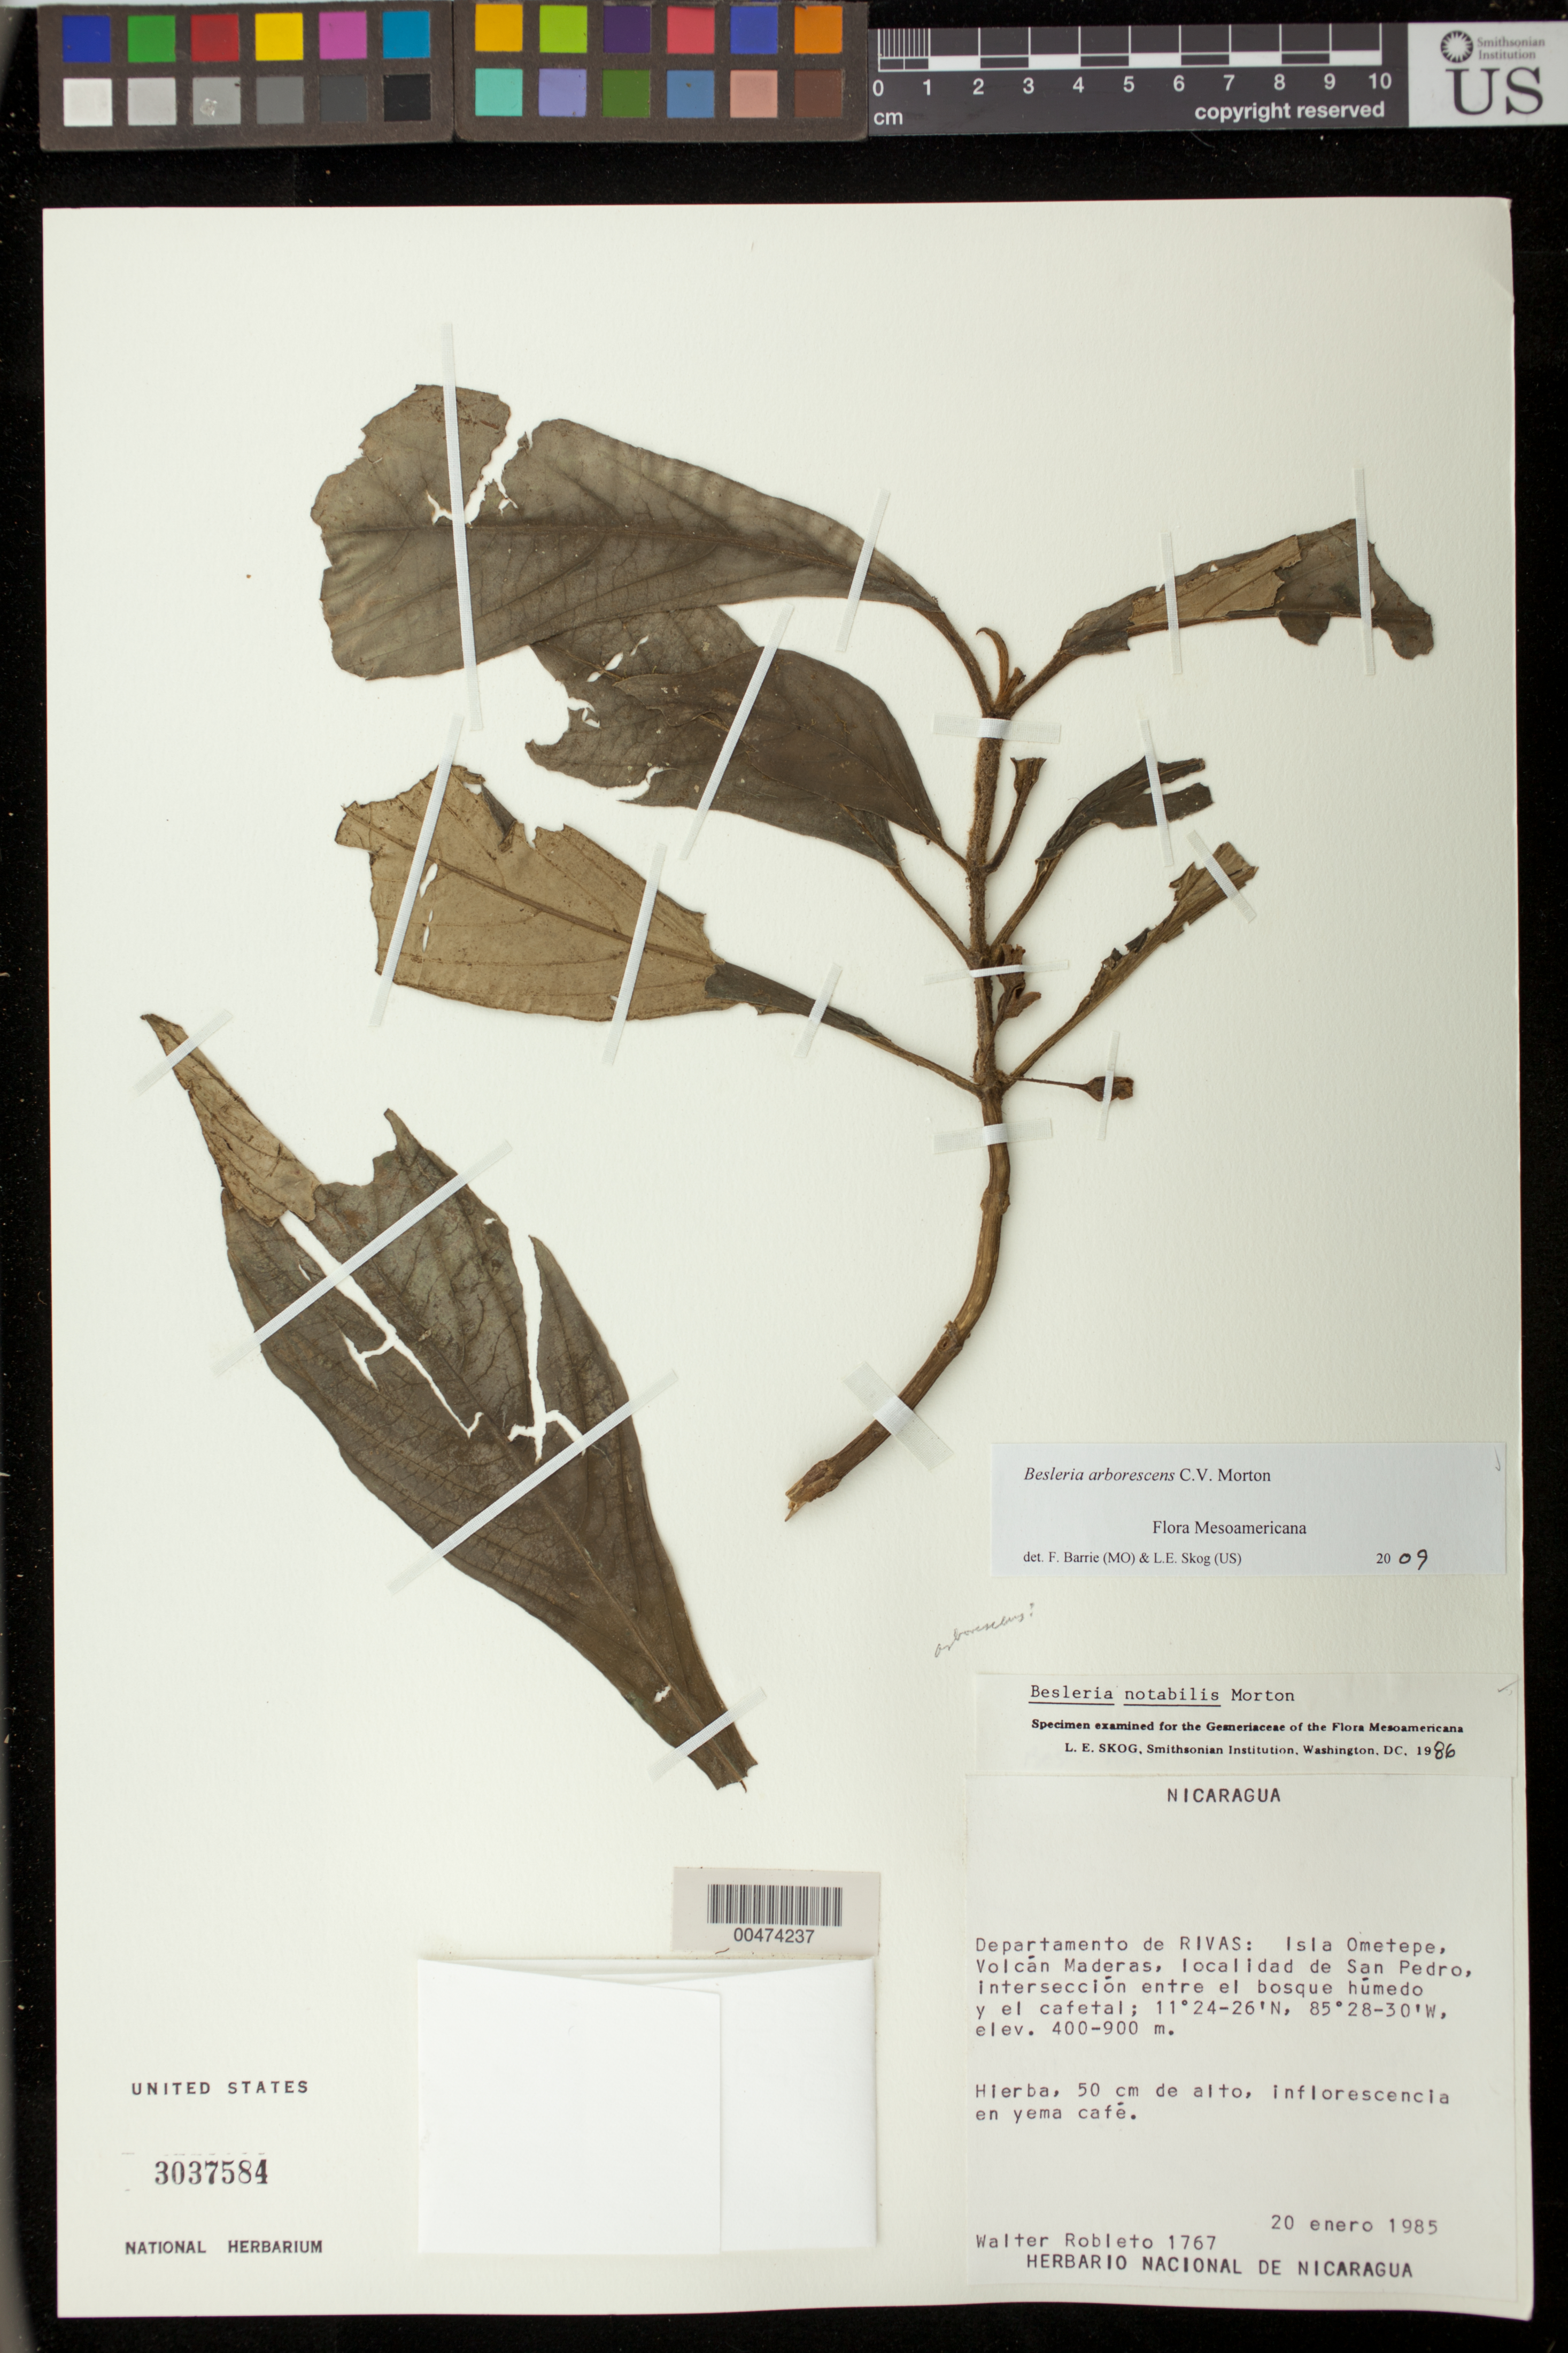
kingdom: Plantae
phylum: Tracheophyta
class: Magnoliopsida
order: Lamiales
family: Gesneriaceae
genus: Besleria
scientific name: Besleria arborescens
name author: C.V. Morton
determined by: Barrie, F. R.; Skog, Laurence E.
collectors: W. Robleto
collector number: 1767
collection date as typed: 20 Jan 1985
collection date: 1985-01-20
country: Nicaragua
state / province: Rivas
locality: Isla Ometepe, Volcan Maderas, localidad de San Pedro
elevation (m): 400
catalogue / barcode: US 3037584